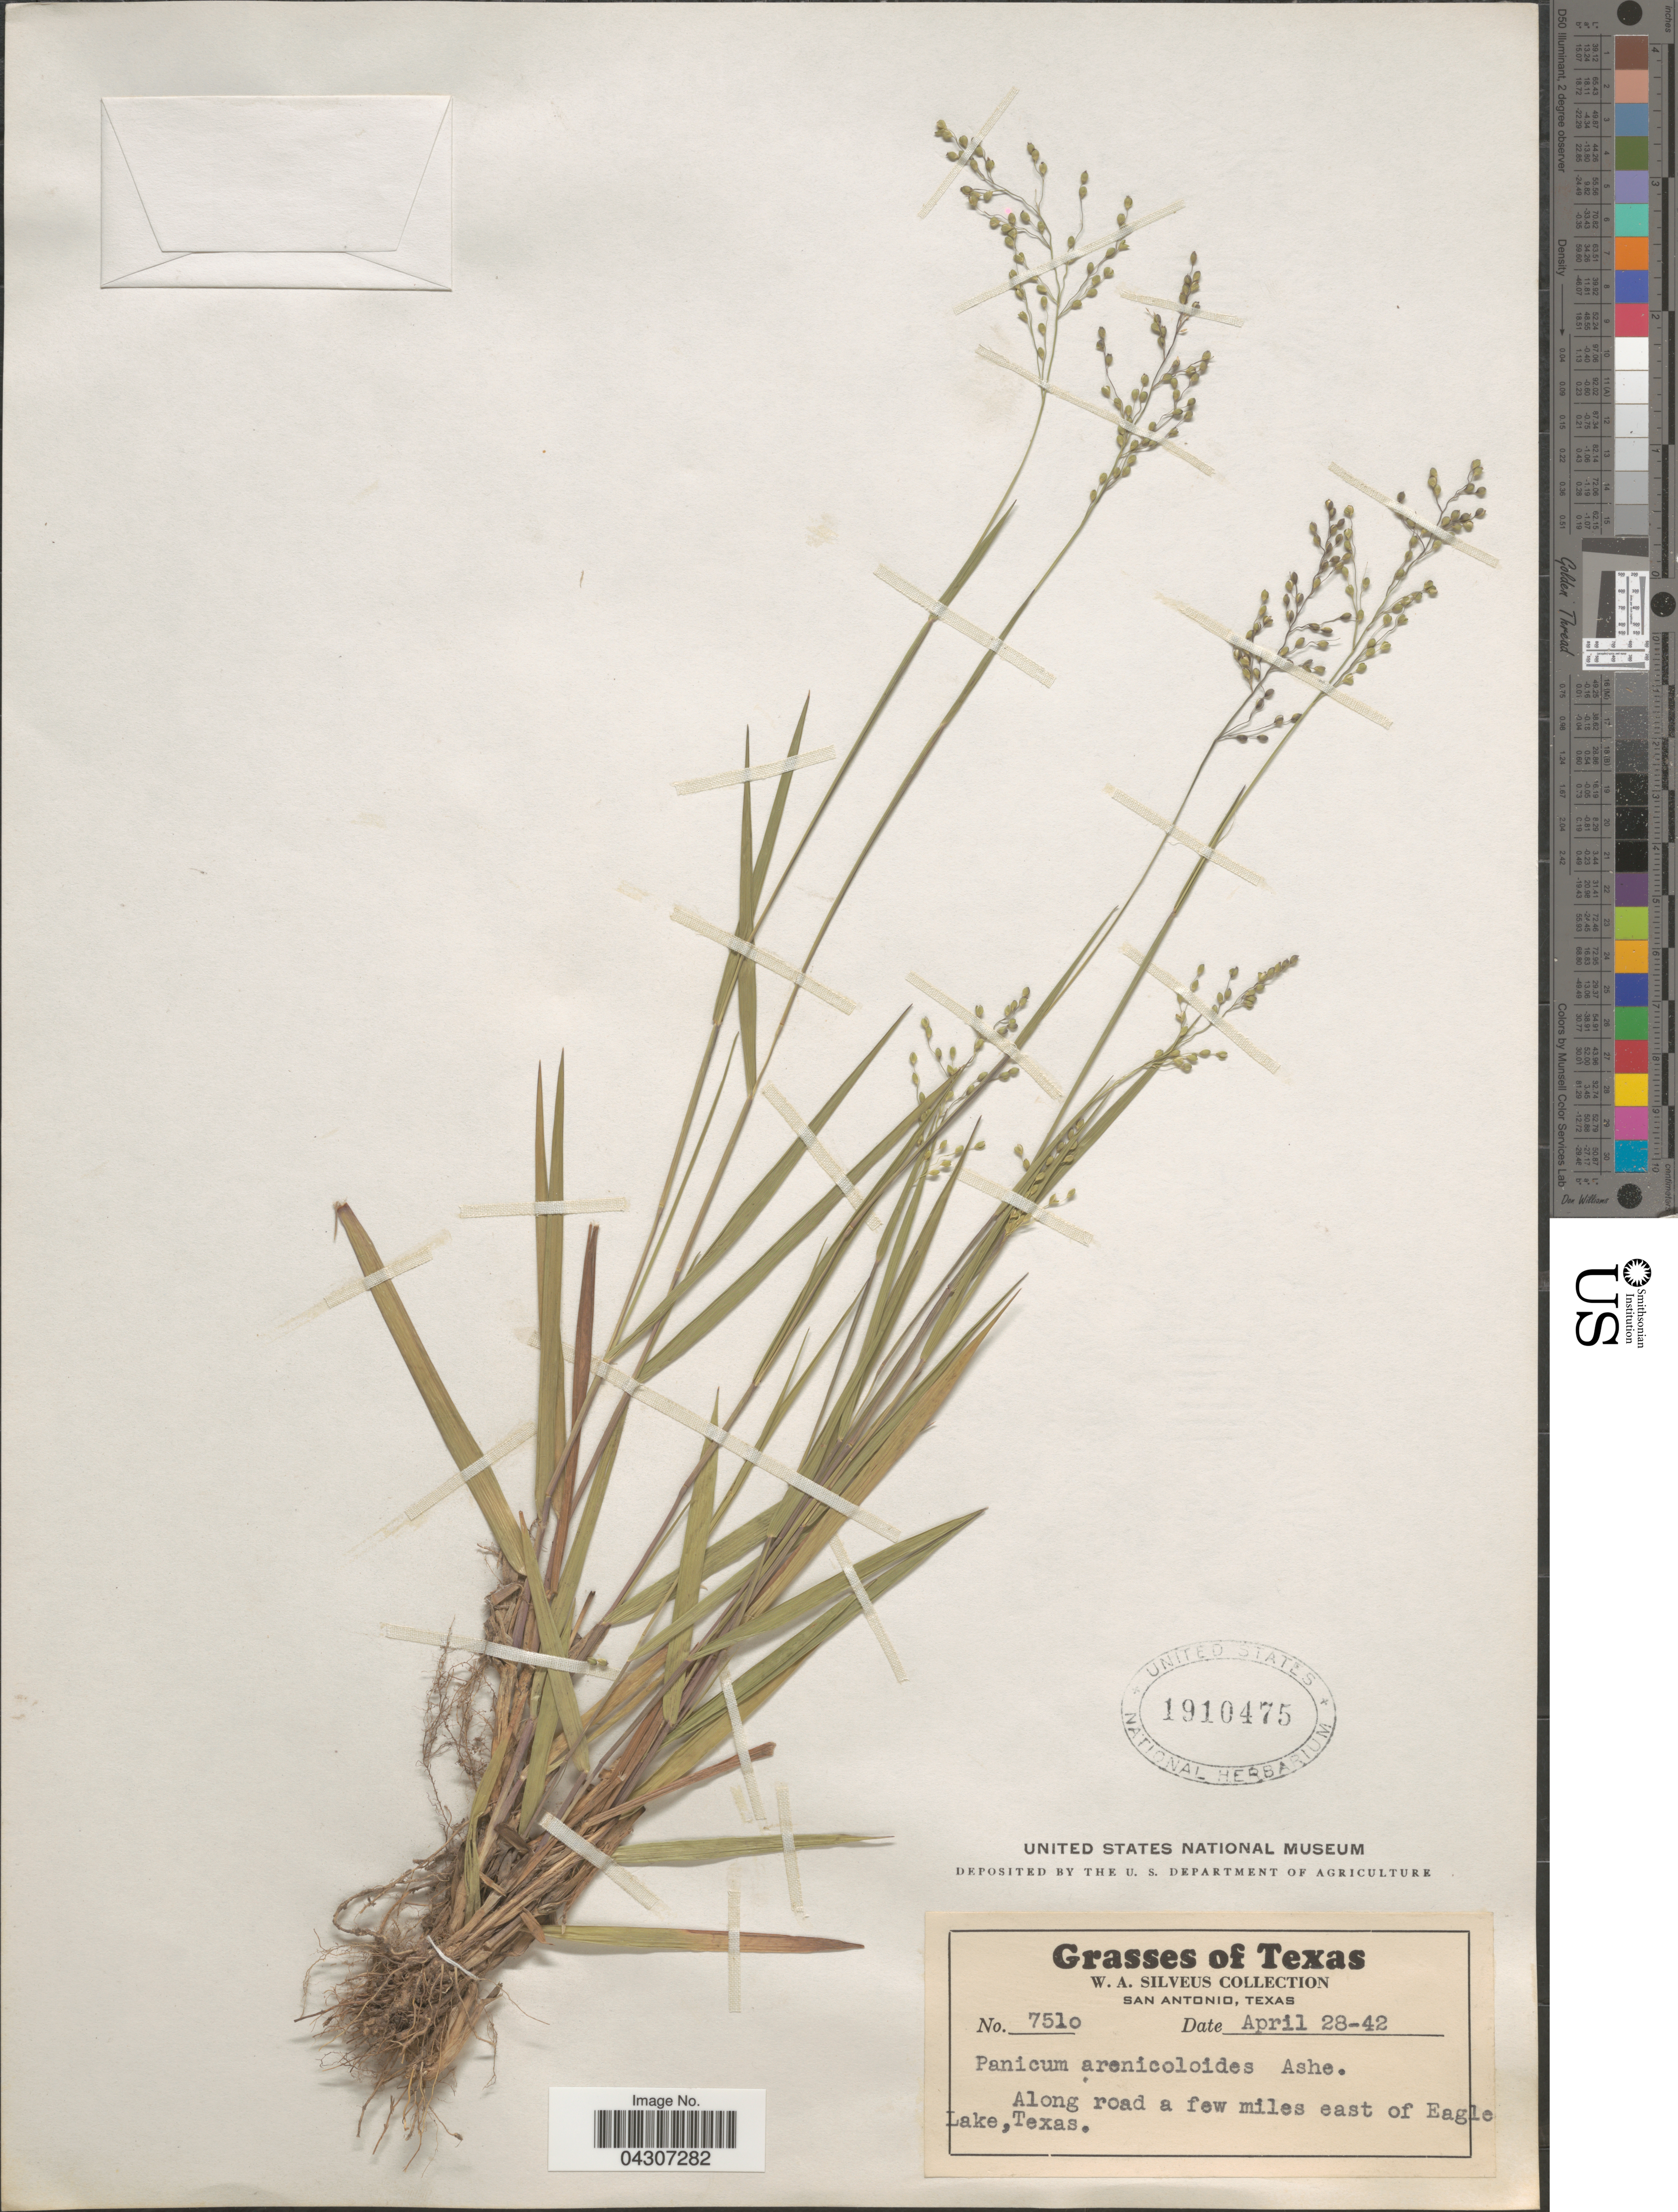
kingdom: Plantae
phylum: Tracheophyta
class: Liliopsida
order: Poales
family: Poaceae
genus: Dichanthelium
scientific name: Dichanthelium aciculare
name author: (Desv. ex Poir.) Gould & C.A. Clark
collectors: W. Silveus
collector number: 7510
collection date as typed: Transcribed d/m/y: 28/4/42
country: United States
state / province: Texas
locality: Along road a few miles east of Eagle Lake.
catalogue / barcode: US 1910475